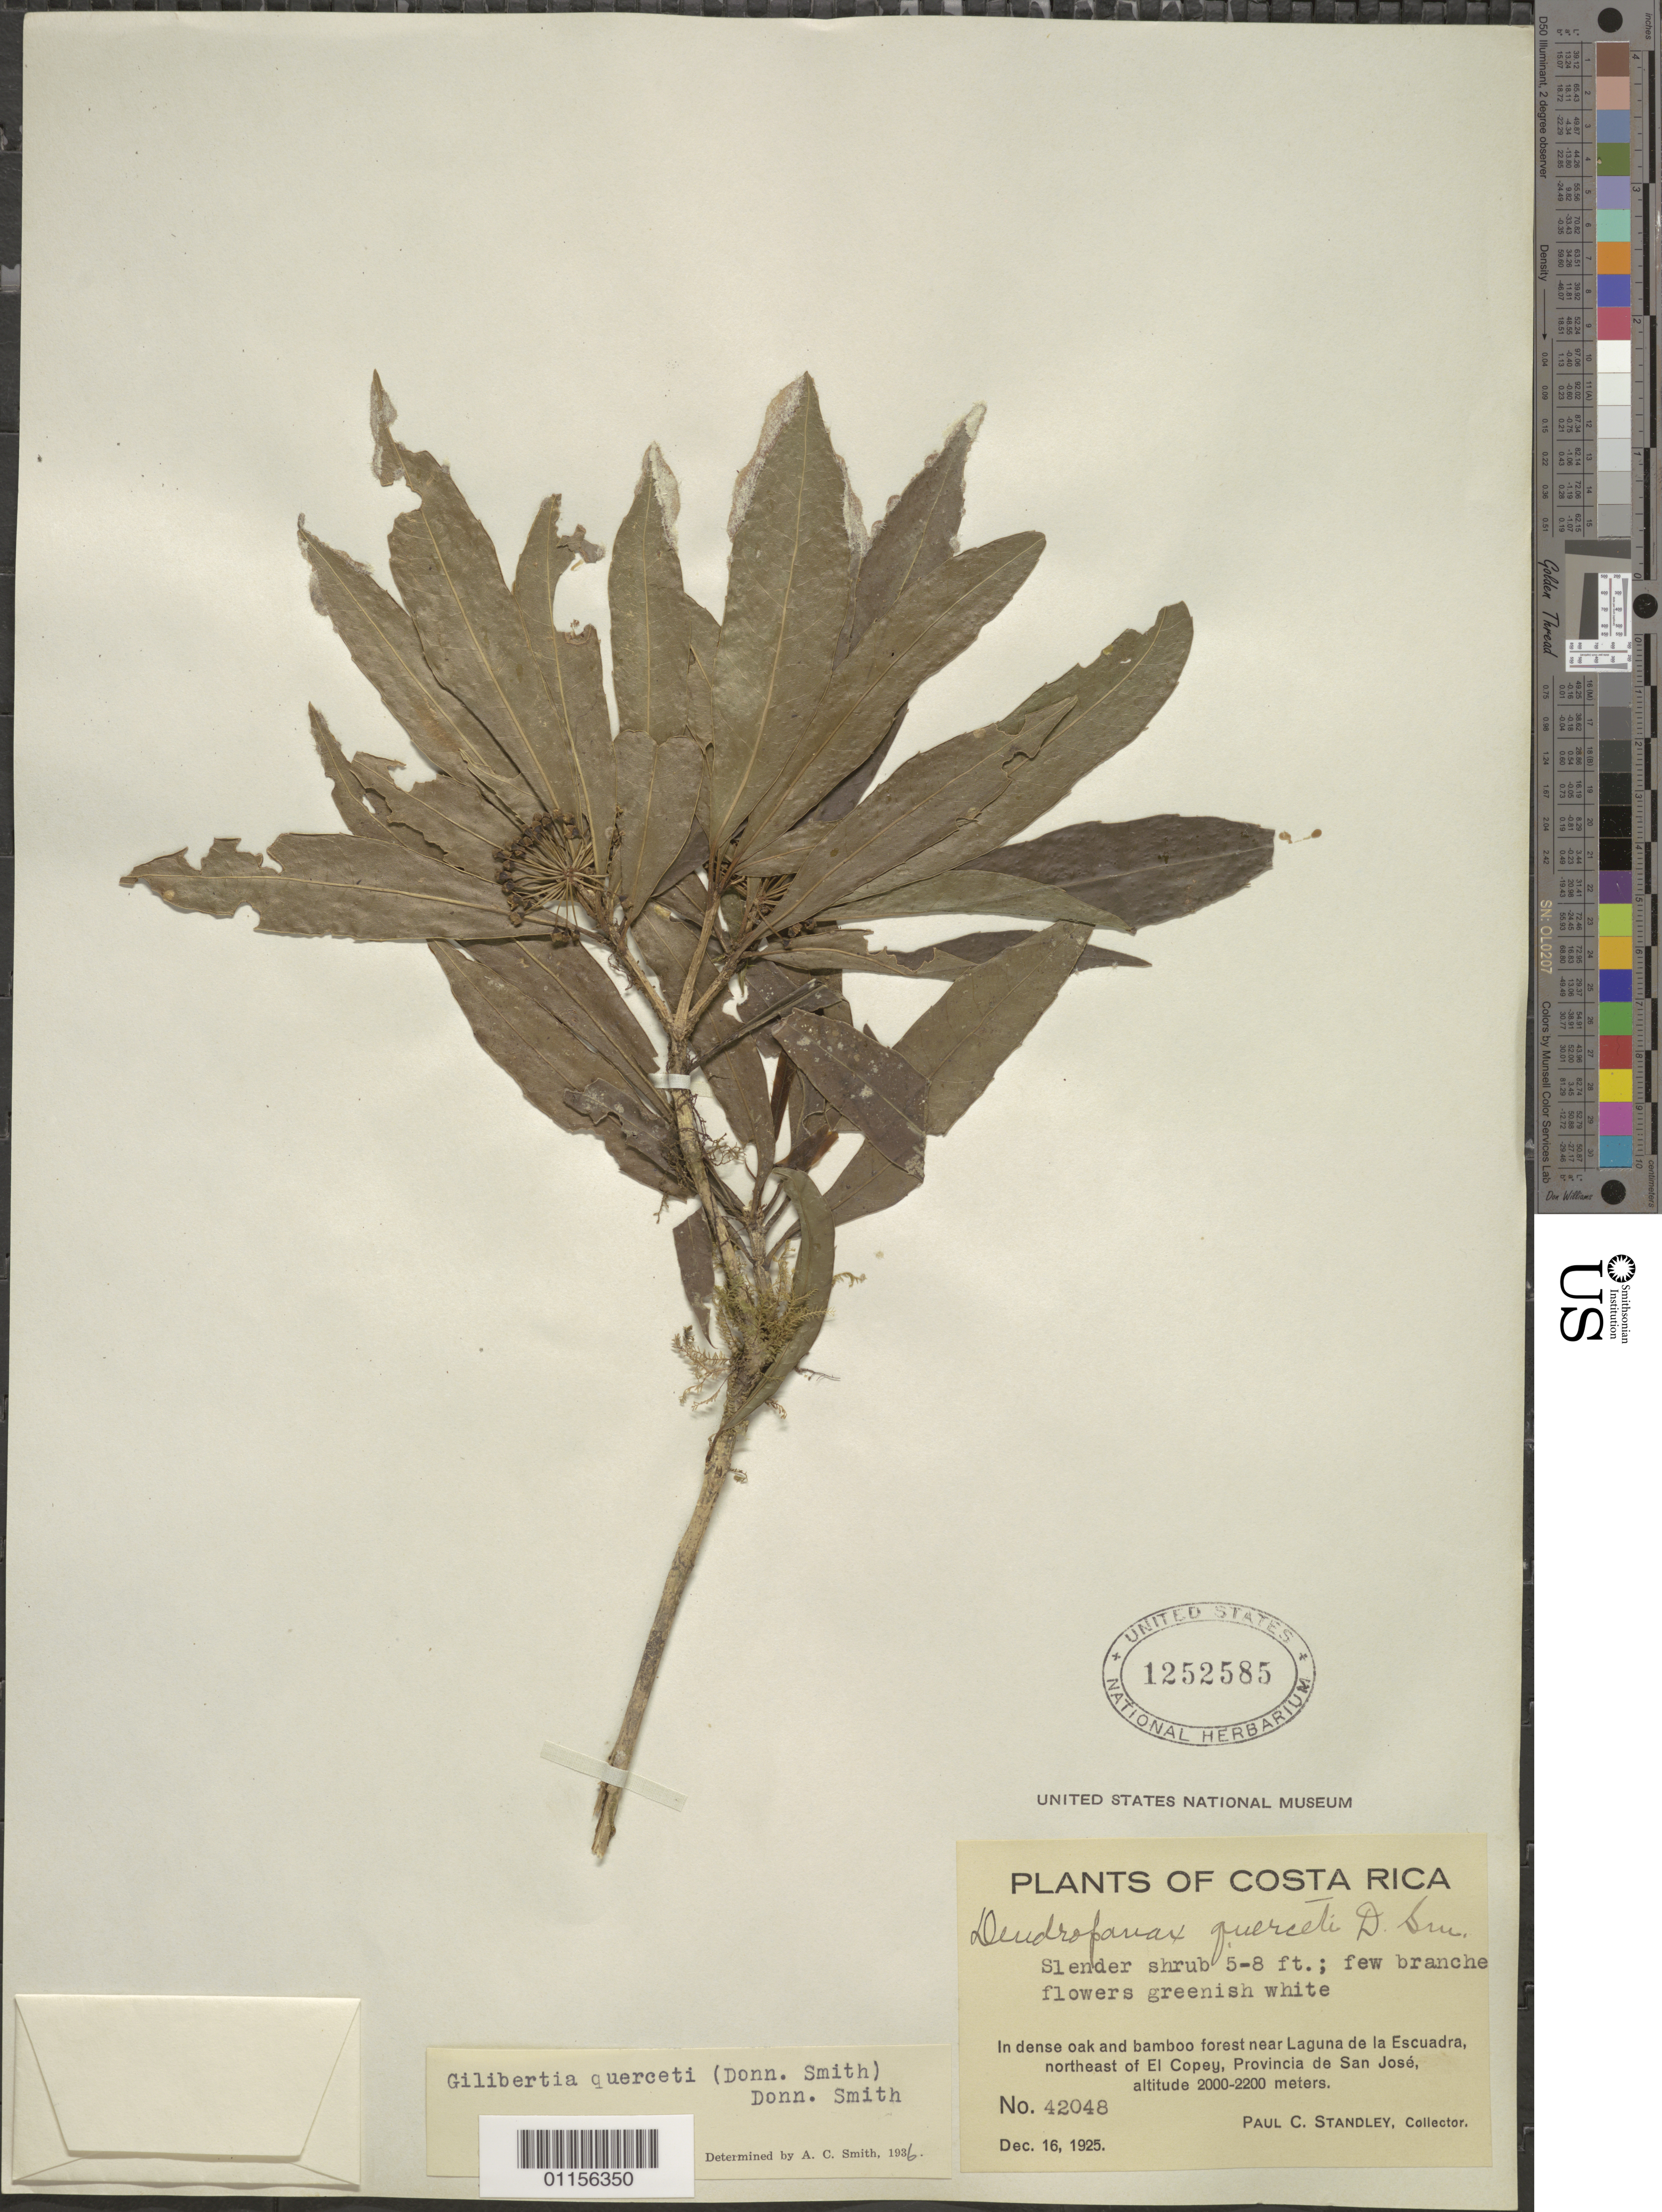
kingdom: Plantae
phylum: Tracheophyta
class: Magnoliopsida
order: Apiales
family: Araliaceae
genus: Dendropanax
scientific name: Dendropanax querceti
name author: Donn. Sm.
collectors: P. C. Standley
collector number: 42048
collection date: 1925-12-16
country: Costa Rica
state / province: San José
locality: Near Laguna de la Escuadra, N of El Copey.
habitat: Slender shrub. In dense oak and bamboo forest.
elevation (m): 2000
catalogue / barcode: US 1252585